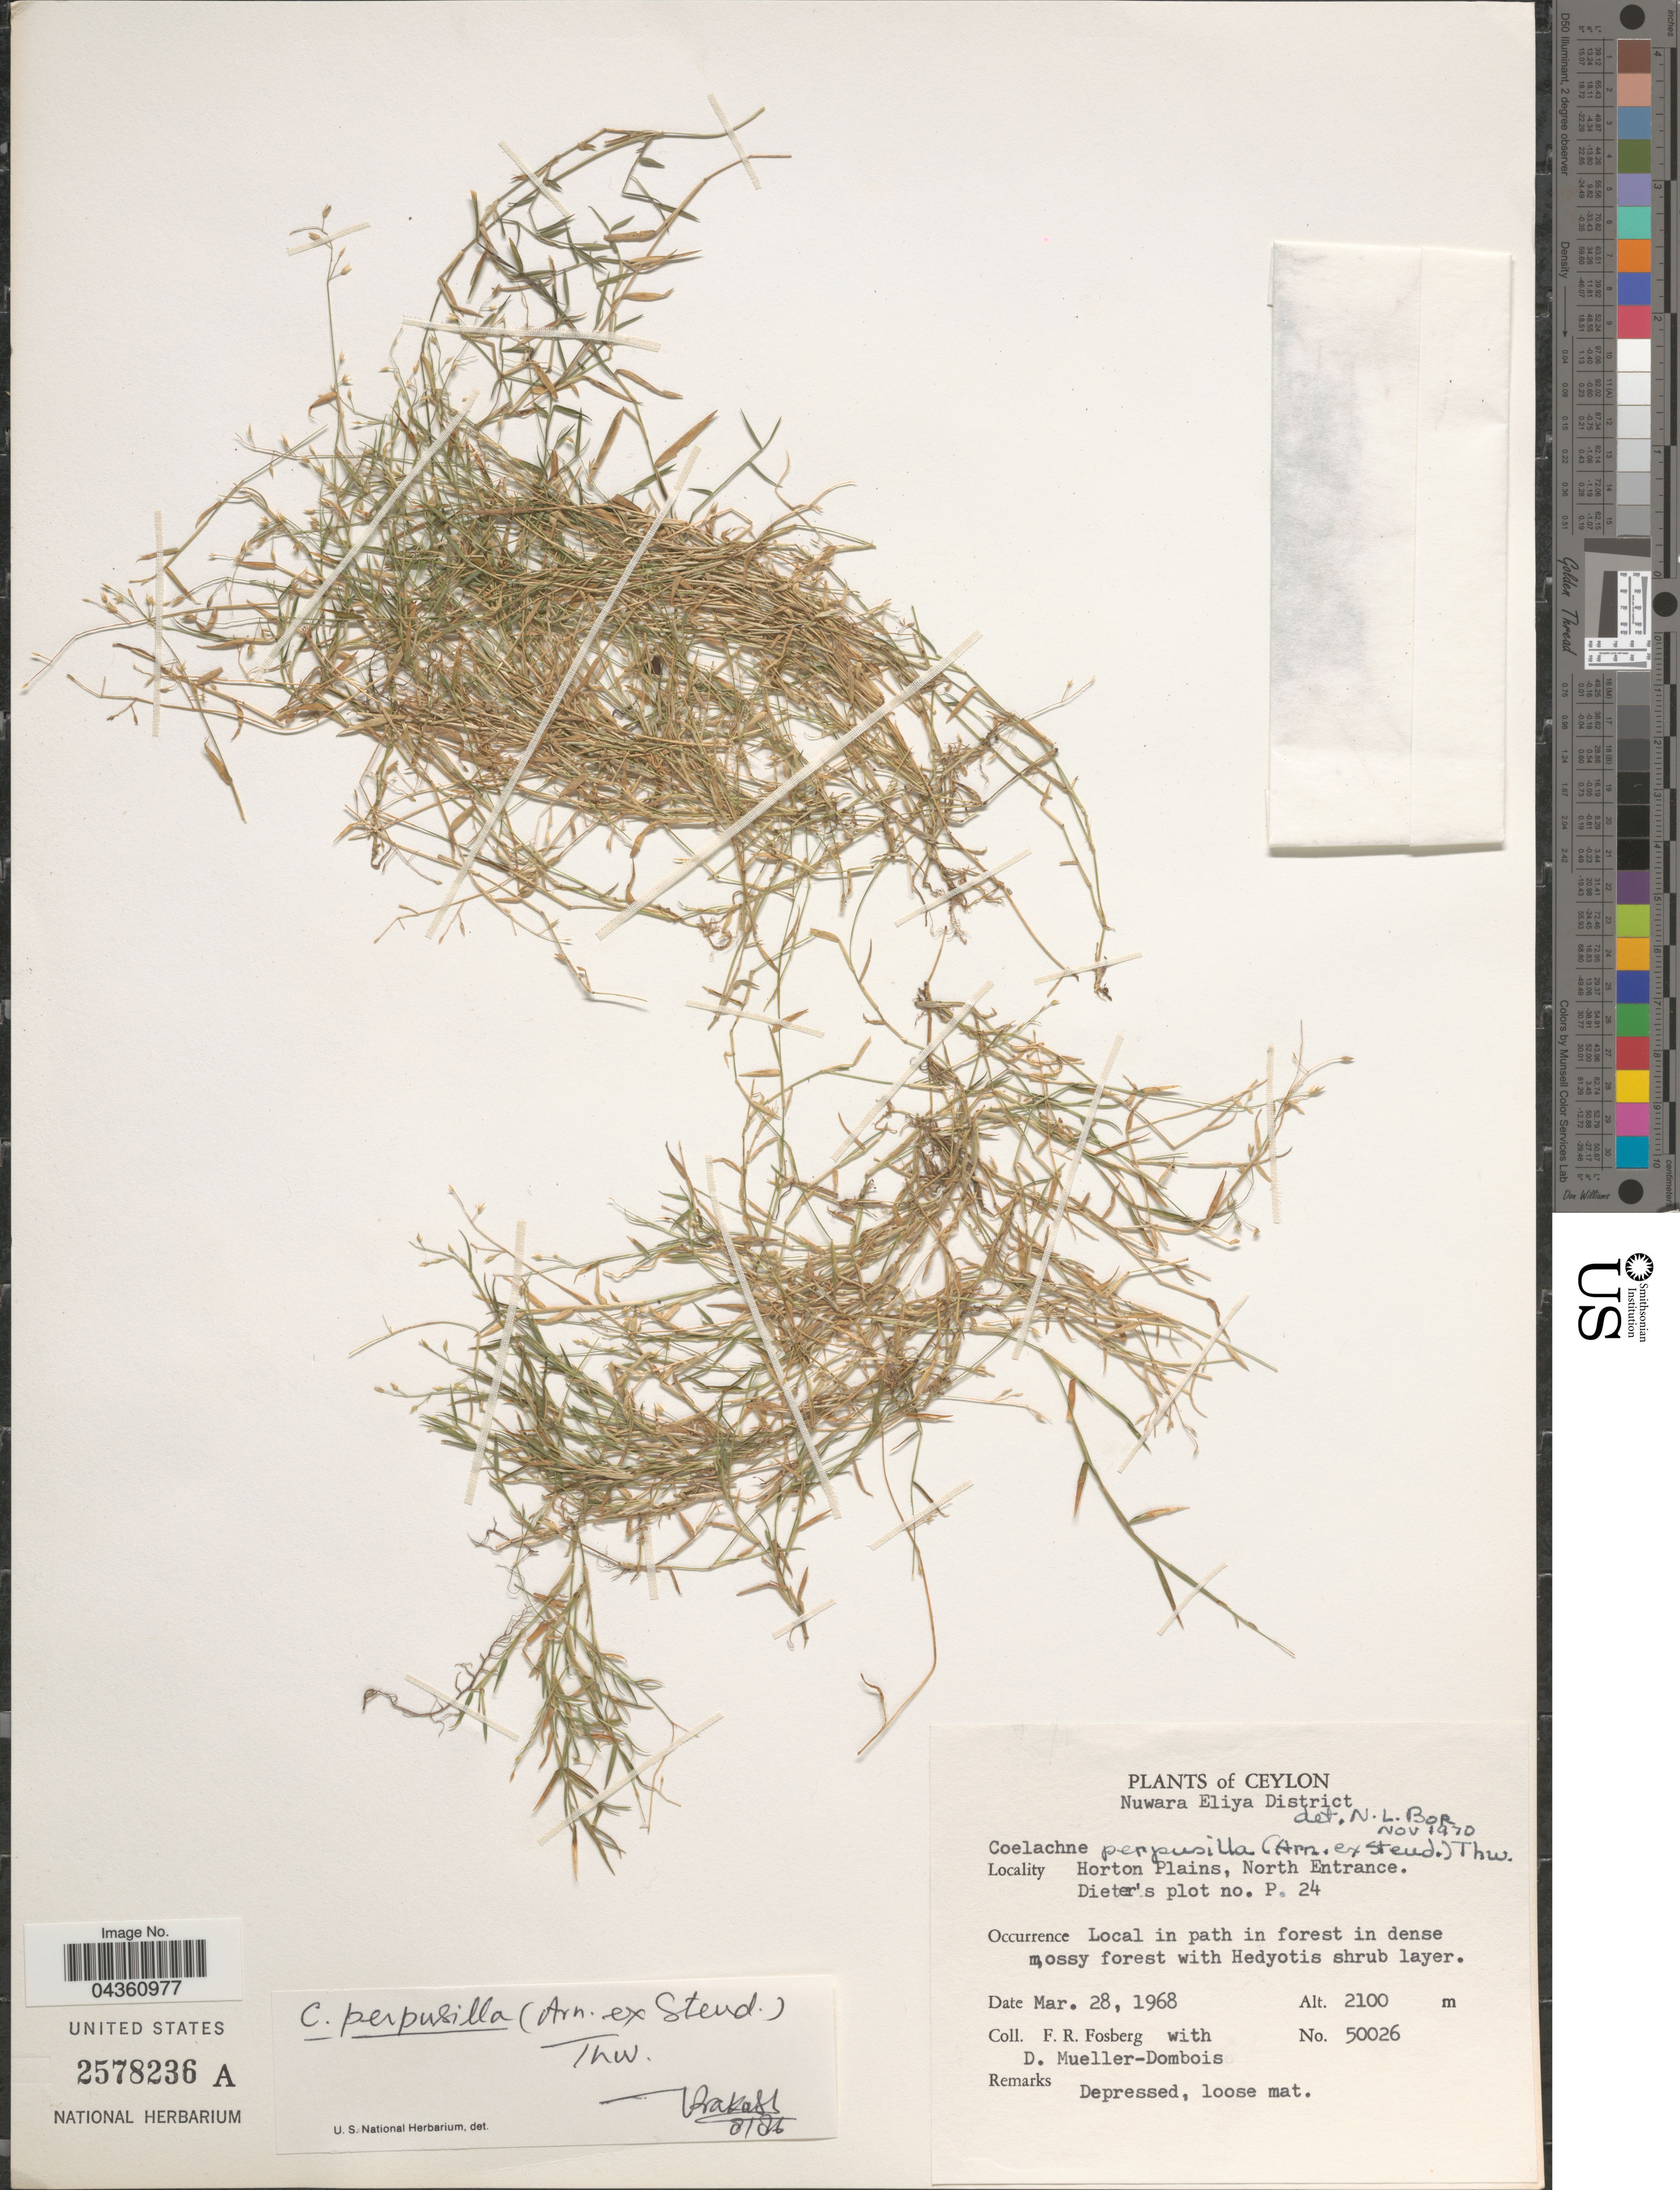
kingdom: Plantae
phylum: Tracheophyta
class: Liliopsida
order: Poales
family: Poaceae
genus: Coelachne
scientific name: Coelachne perpusilla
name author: (Arn. ex Steud.) Thwaites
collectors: F. R. Fosberg & D. Mueller-Dombois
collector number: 50026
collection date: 1968-03-28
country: Sri Lanka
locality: Ceylon. Nuwara Eliya District. Horton Plains, North Entrance. Dieter's plot no. P. 24.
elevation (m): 2100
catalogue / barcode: US 2578236A